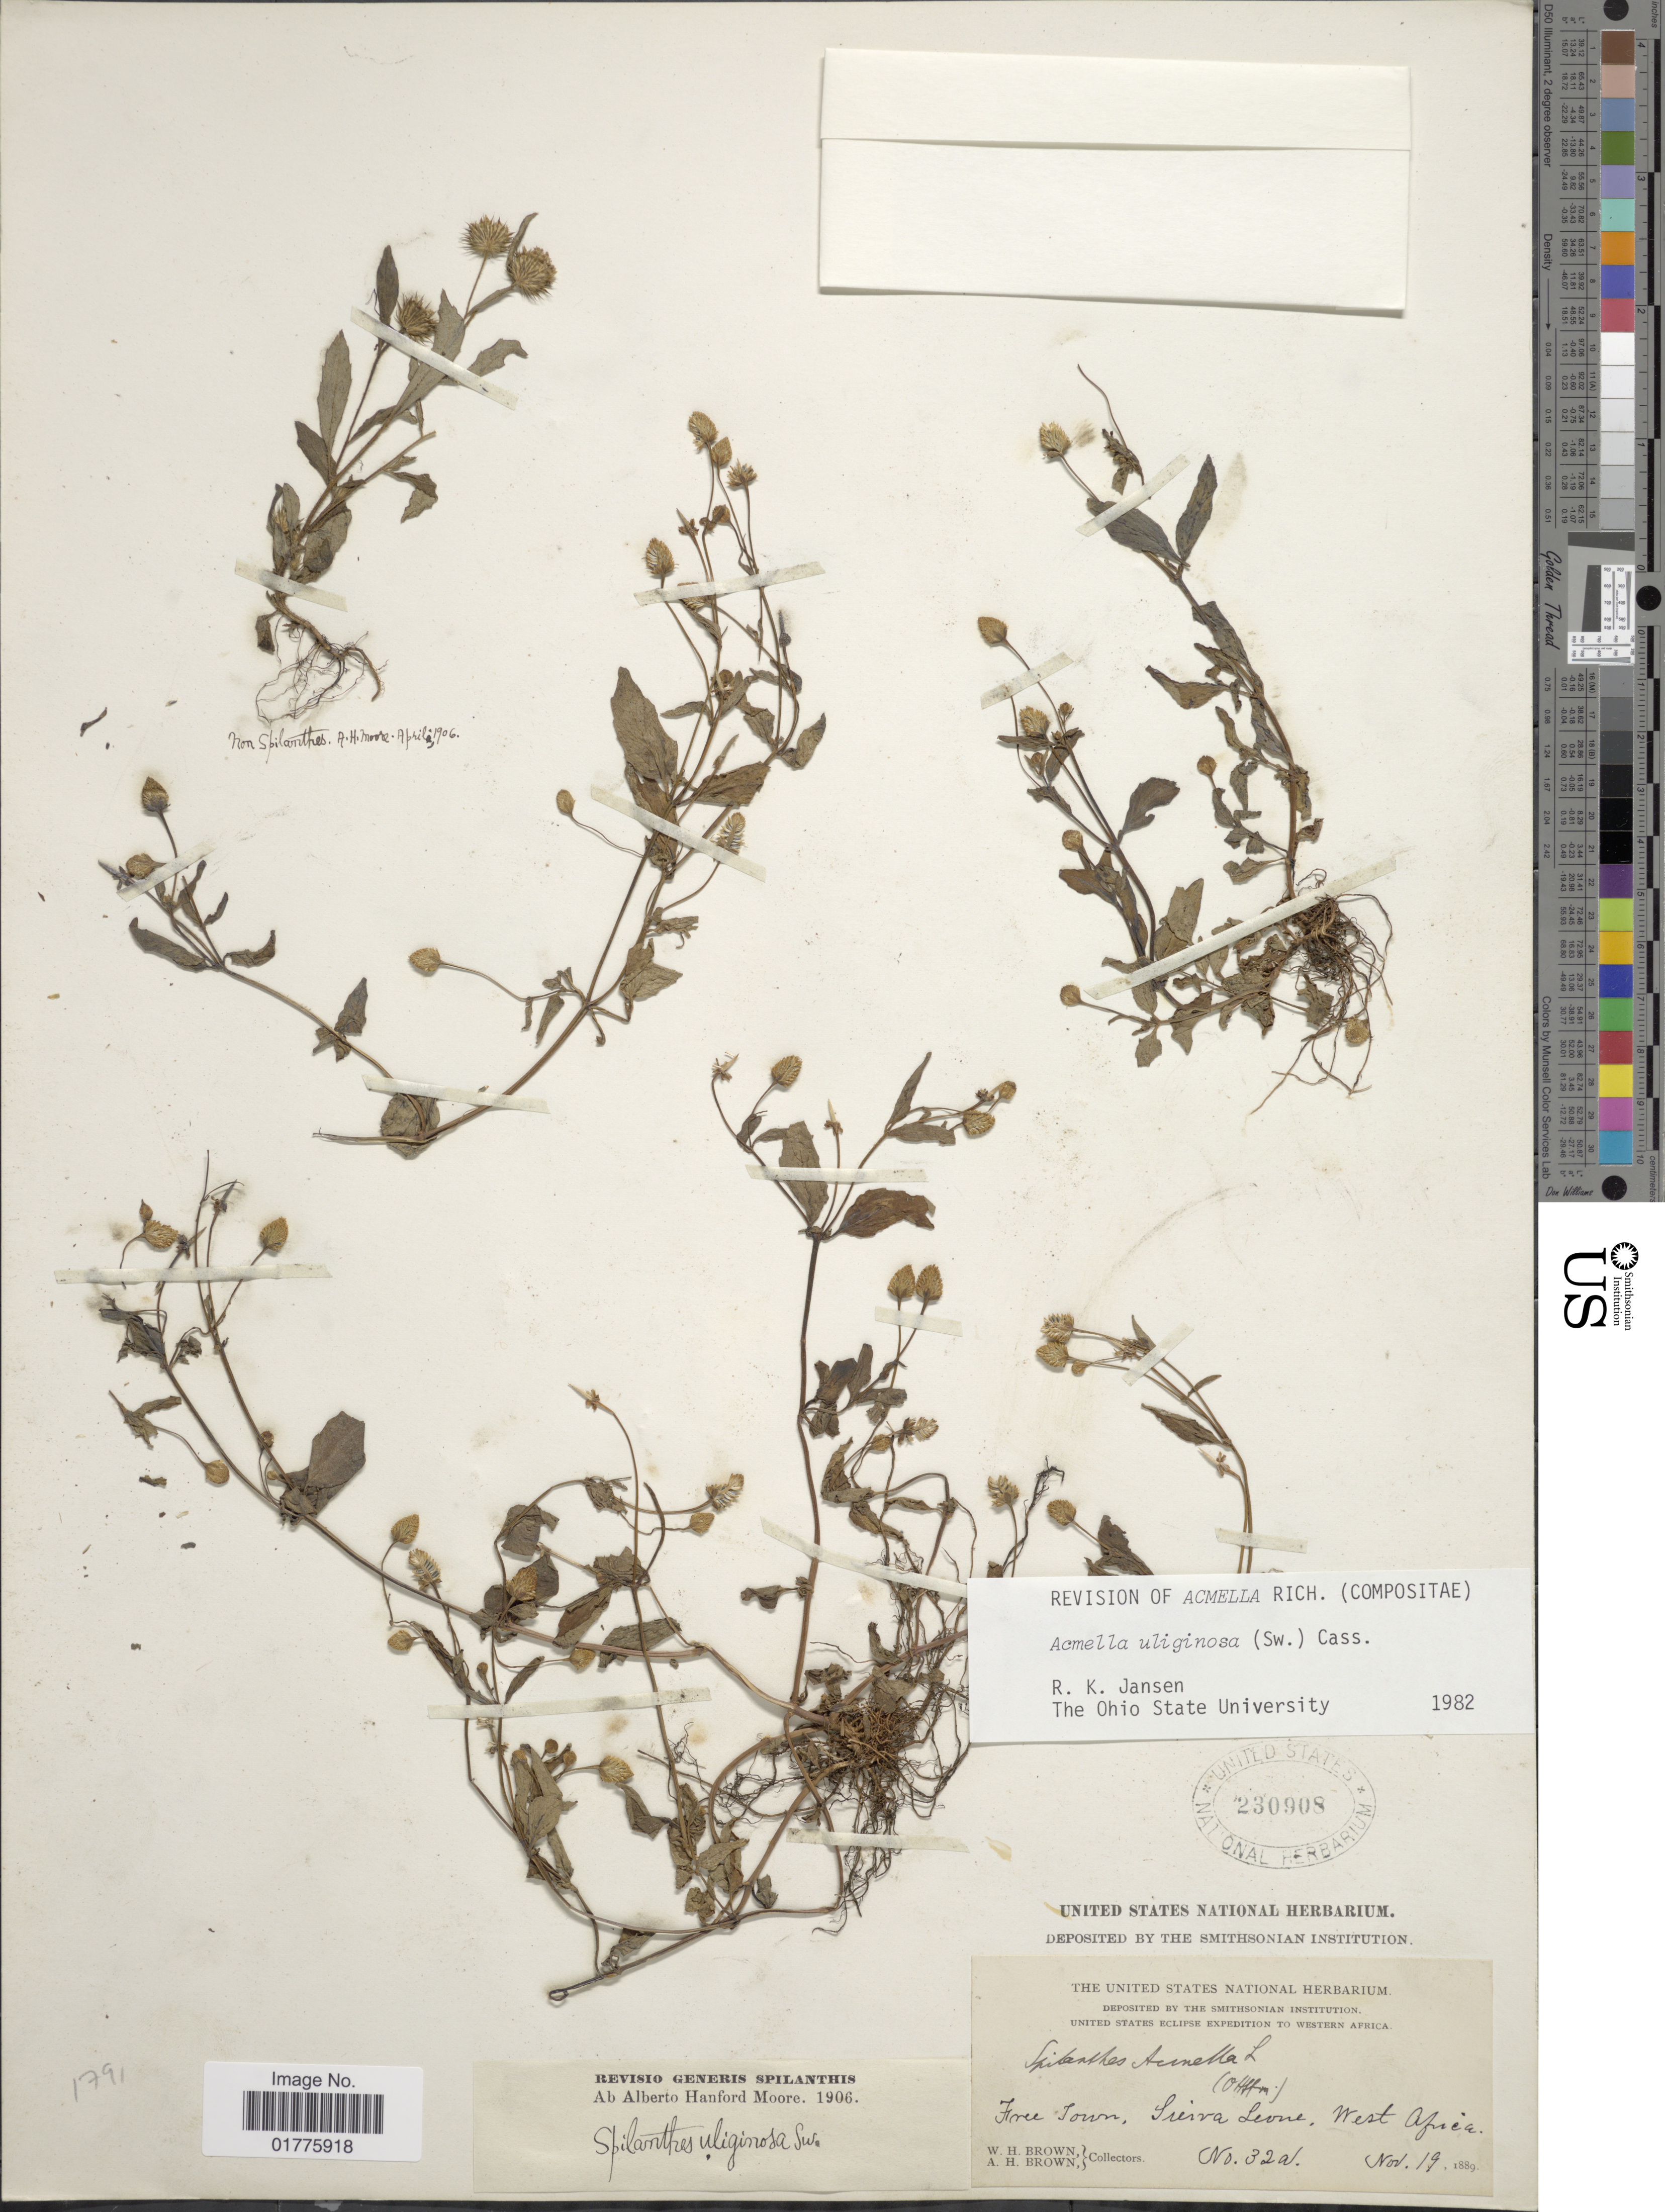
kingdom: Plantae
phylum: Tracheophyta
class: Magnoliopsida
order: Asterales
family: Asteraceae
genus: Acmella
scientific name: Acmella uliginosa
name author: (Sw.) Cass.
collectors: W. H. Brown & A. H. Brown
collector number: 32a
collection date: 1889-11-19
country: Sierra Leone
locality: Free Town, Sieira Leone, West Africa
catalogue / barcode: US 230908